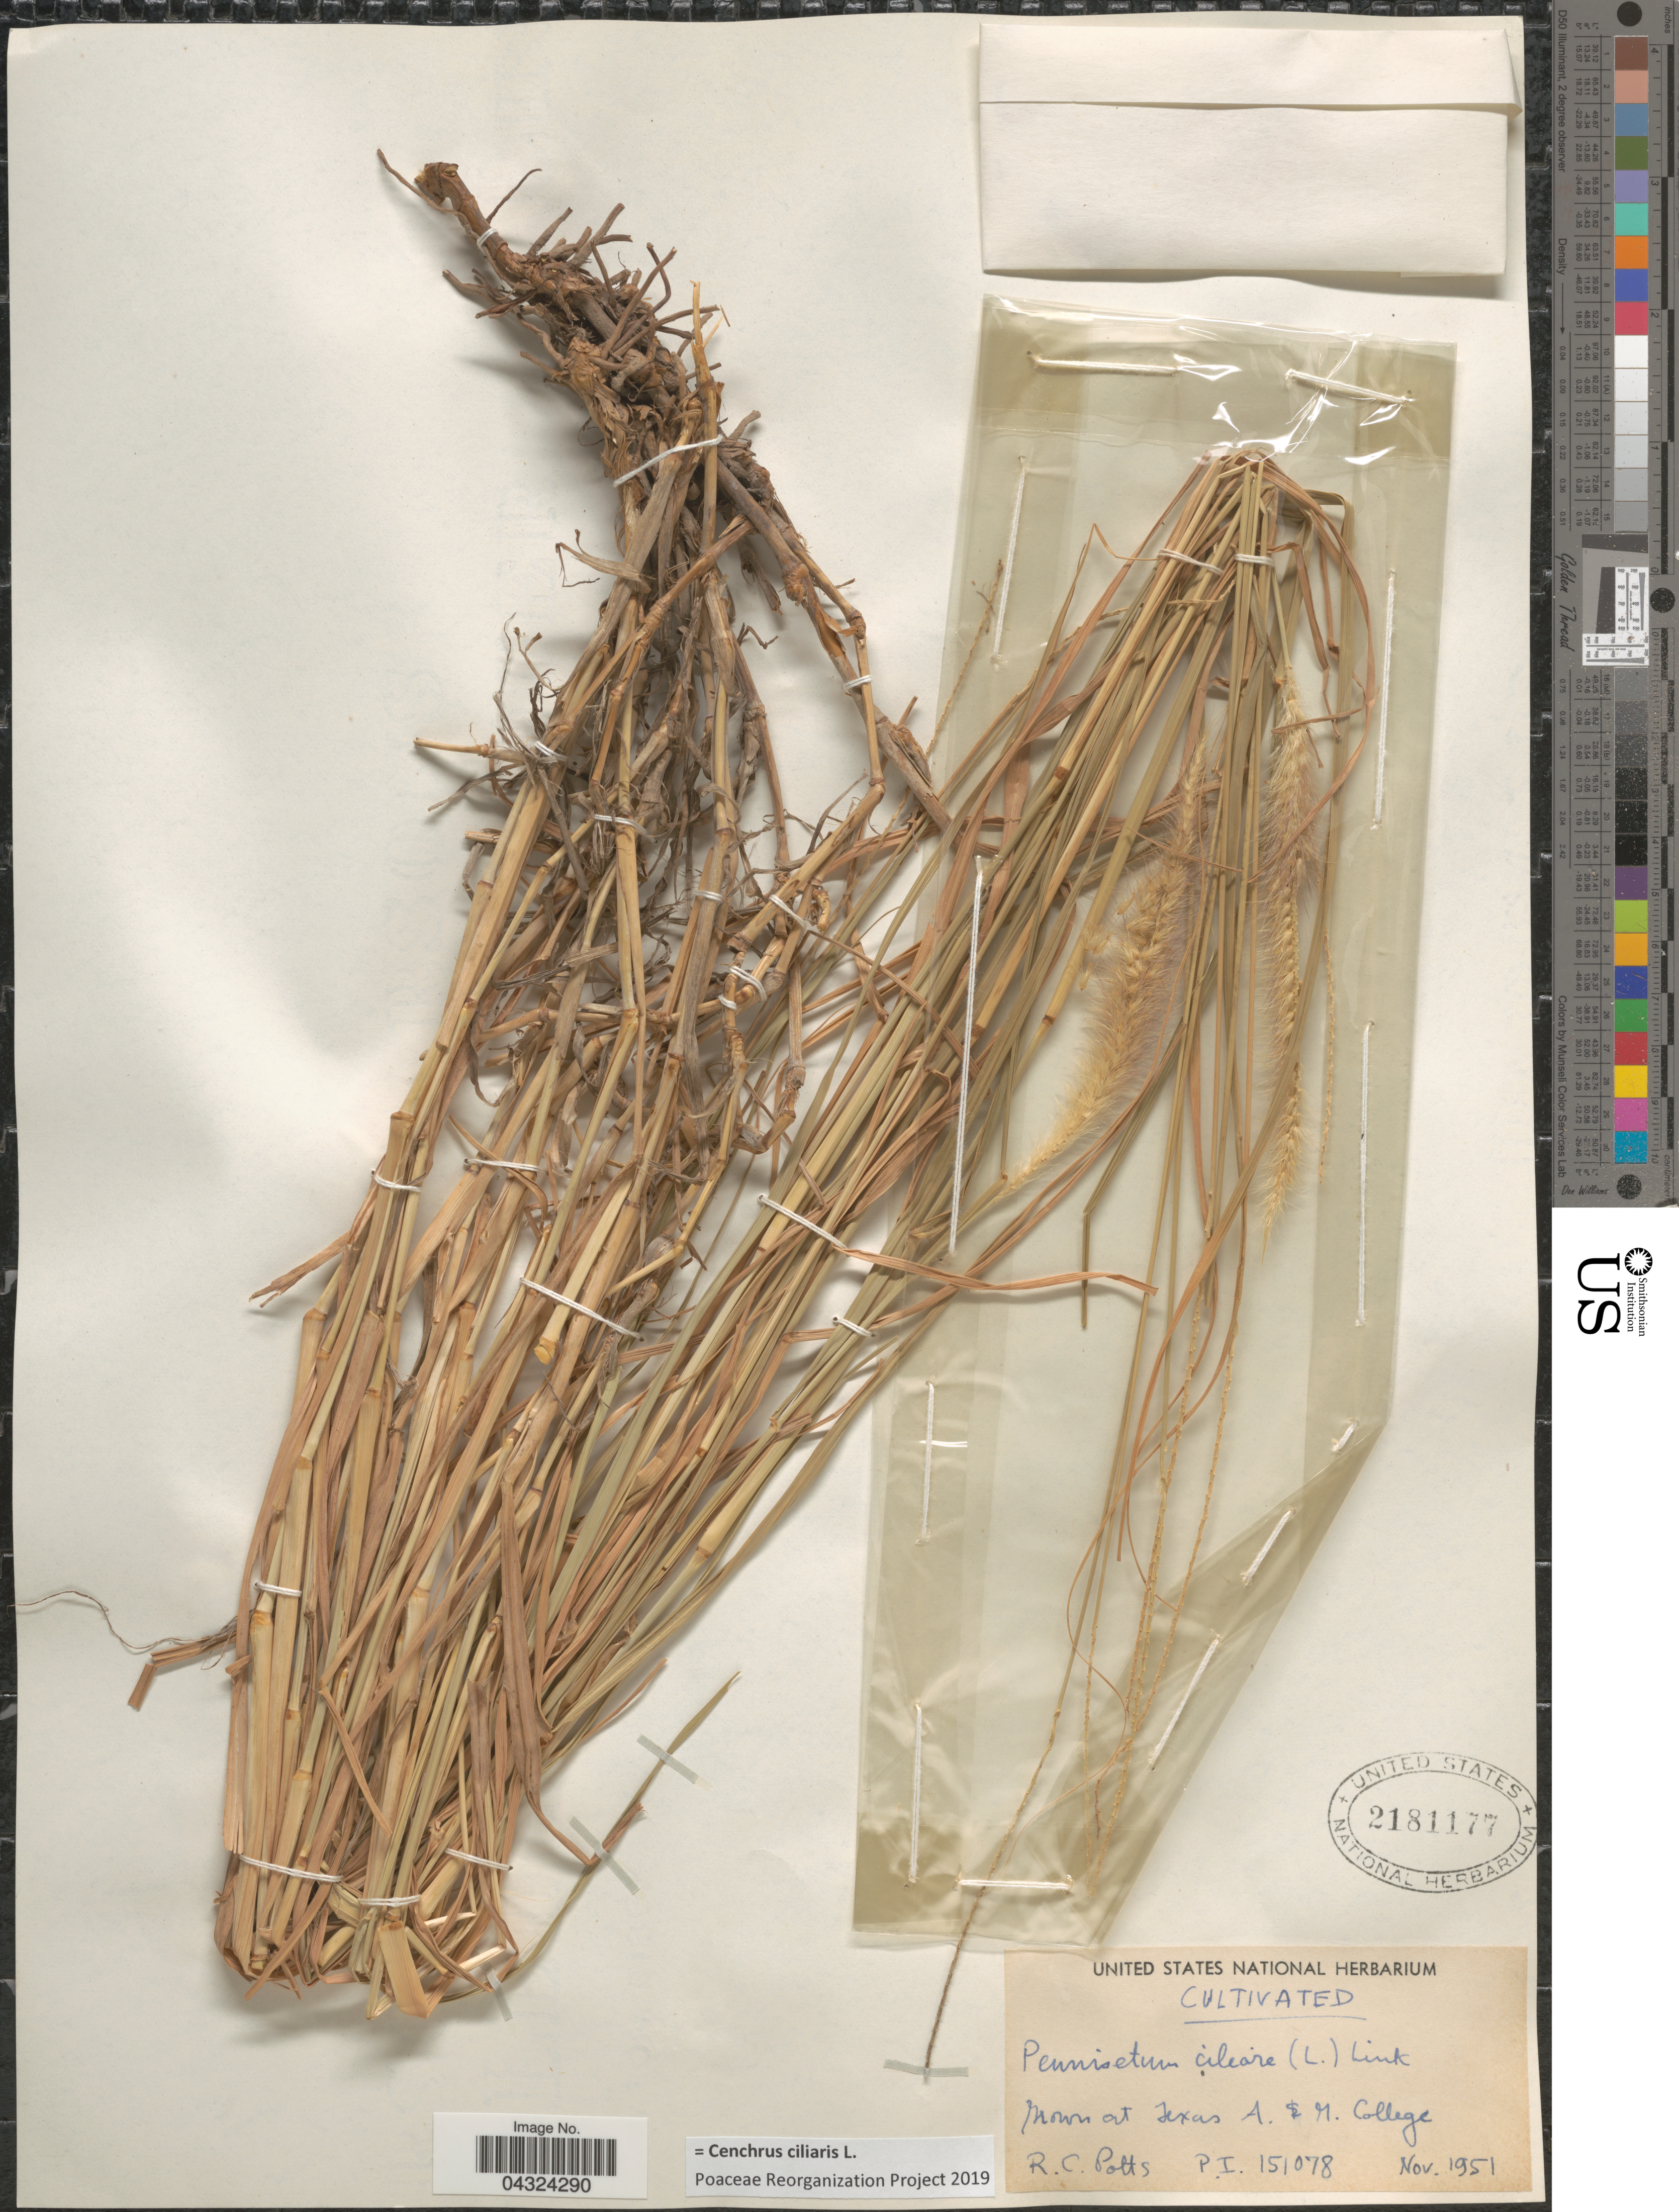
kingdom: Plantae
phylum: Tracheophyta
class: Liliopsida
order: Poales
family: Poaceae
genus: Cenchrus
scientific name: Cenchrus ciliaris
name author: L.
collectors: R. Potts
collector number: PI 151078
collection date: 1951-11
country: United States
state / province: Texas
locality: Grown at Texas A. & M. College.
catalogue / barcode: US 2181177